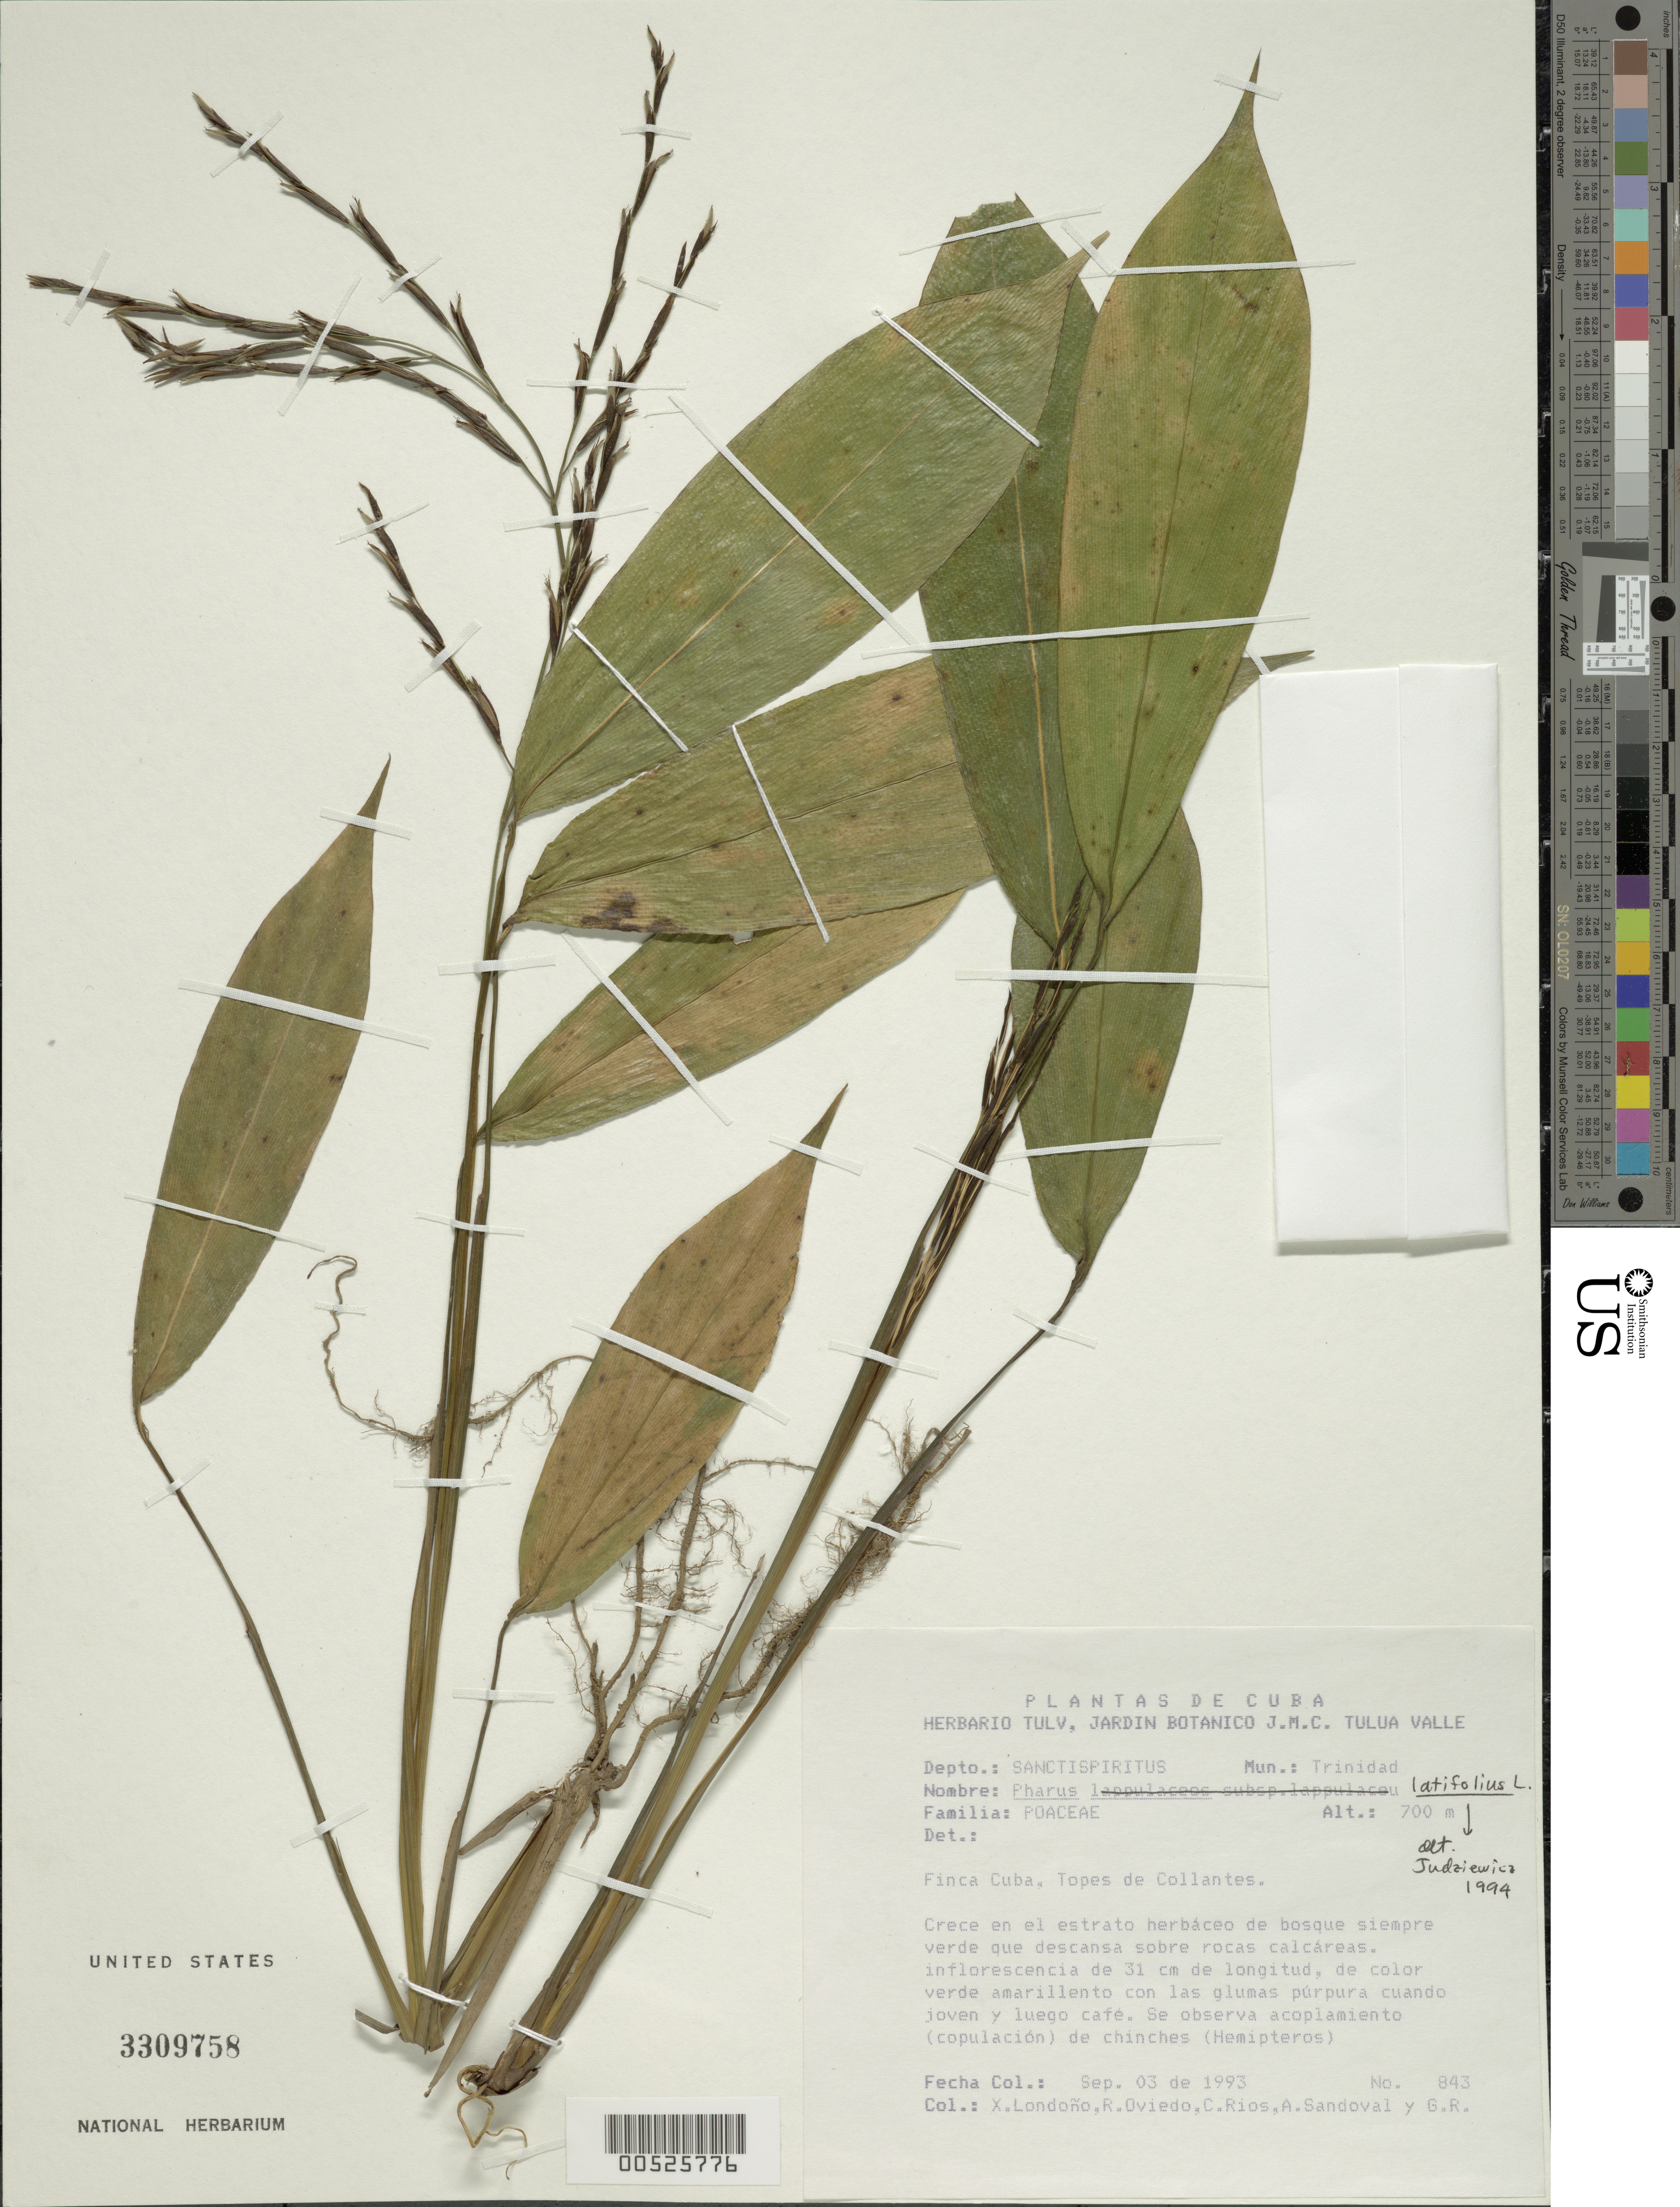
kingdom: Plantae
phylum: Tracheophyta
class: Liliopsida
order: Poales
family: Poaceae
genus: Pharus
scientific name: Pharus latifolius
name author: L.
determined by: Judziewicz, E. J.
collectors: X. Londoño, R. Oviedo, C. Rios, A. Sandoval & -- Gomez R.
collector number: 843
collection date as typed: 03 Sep 1993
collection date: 1993-09-03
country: Cuba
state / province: Sancti Spíritus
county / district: Trinidad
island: Greater Antilles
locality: Finca cuba, topes de collantes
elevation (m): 700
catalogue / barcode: US 3309758